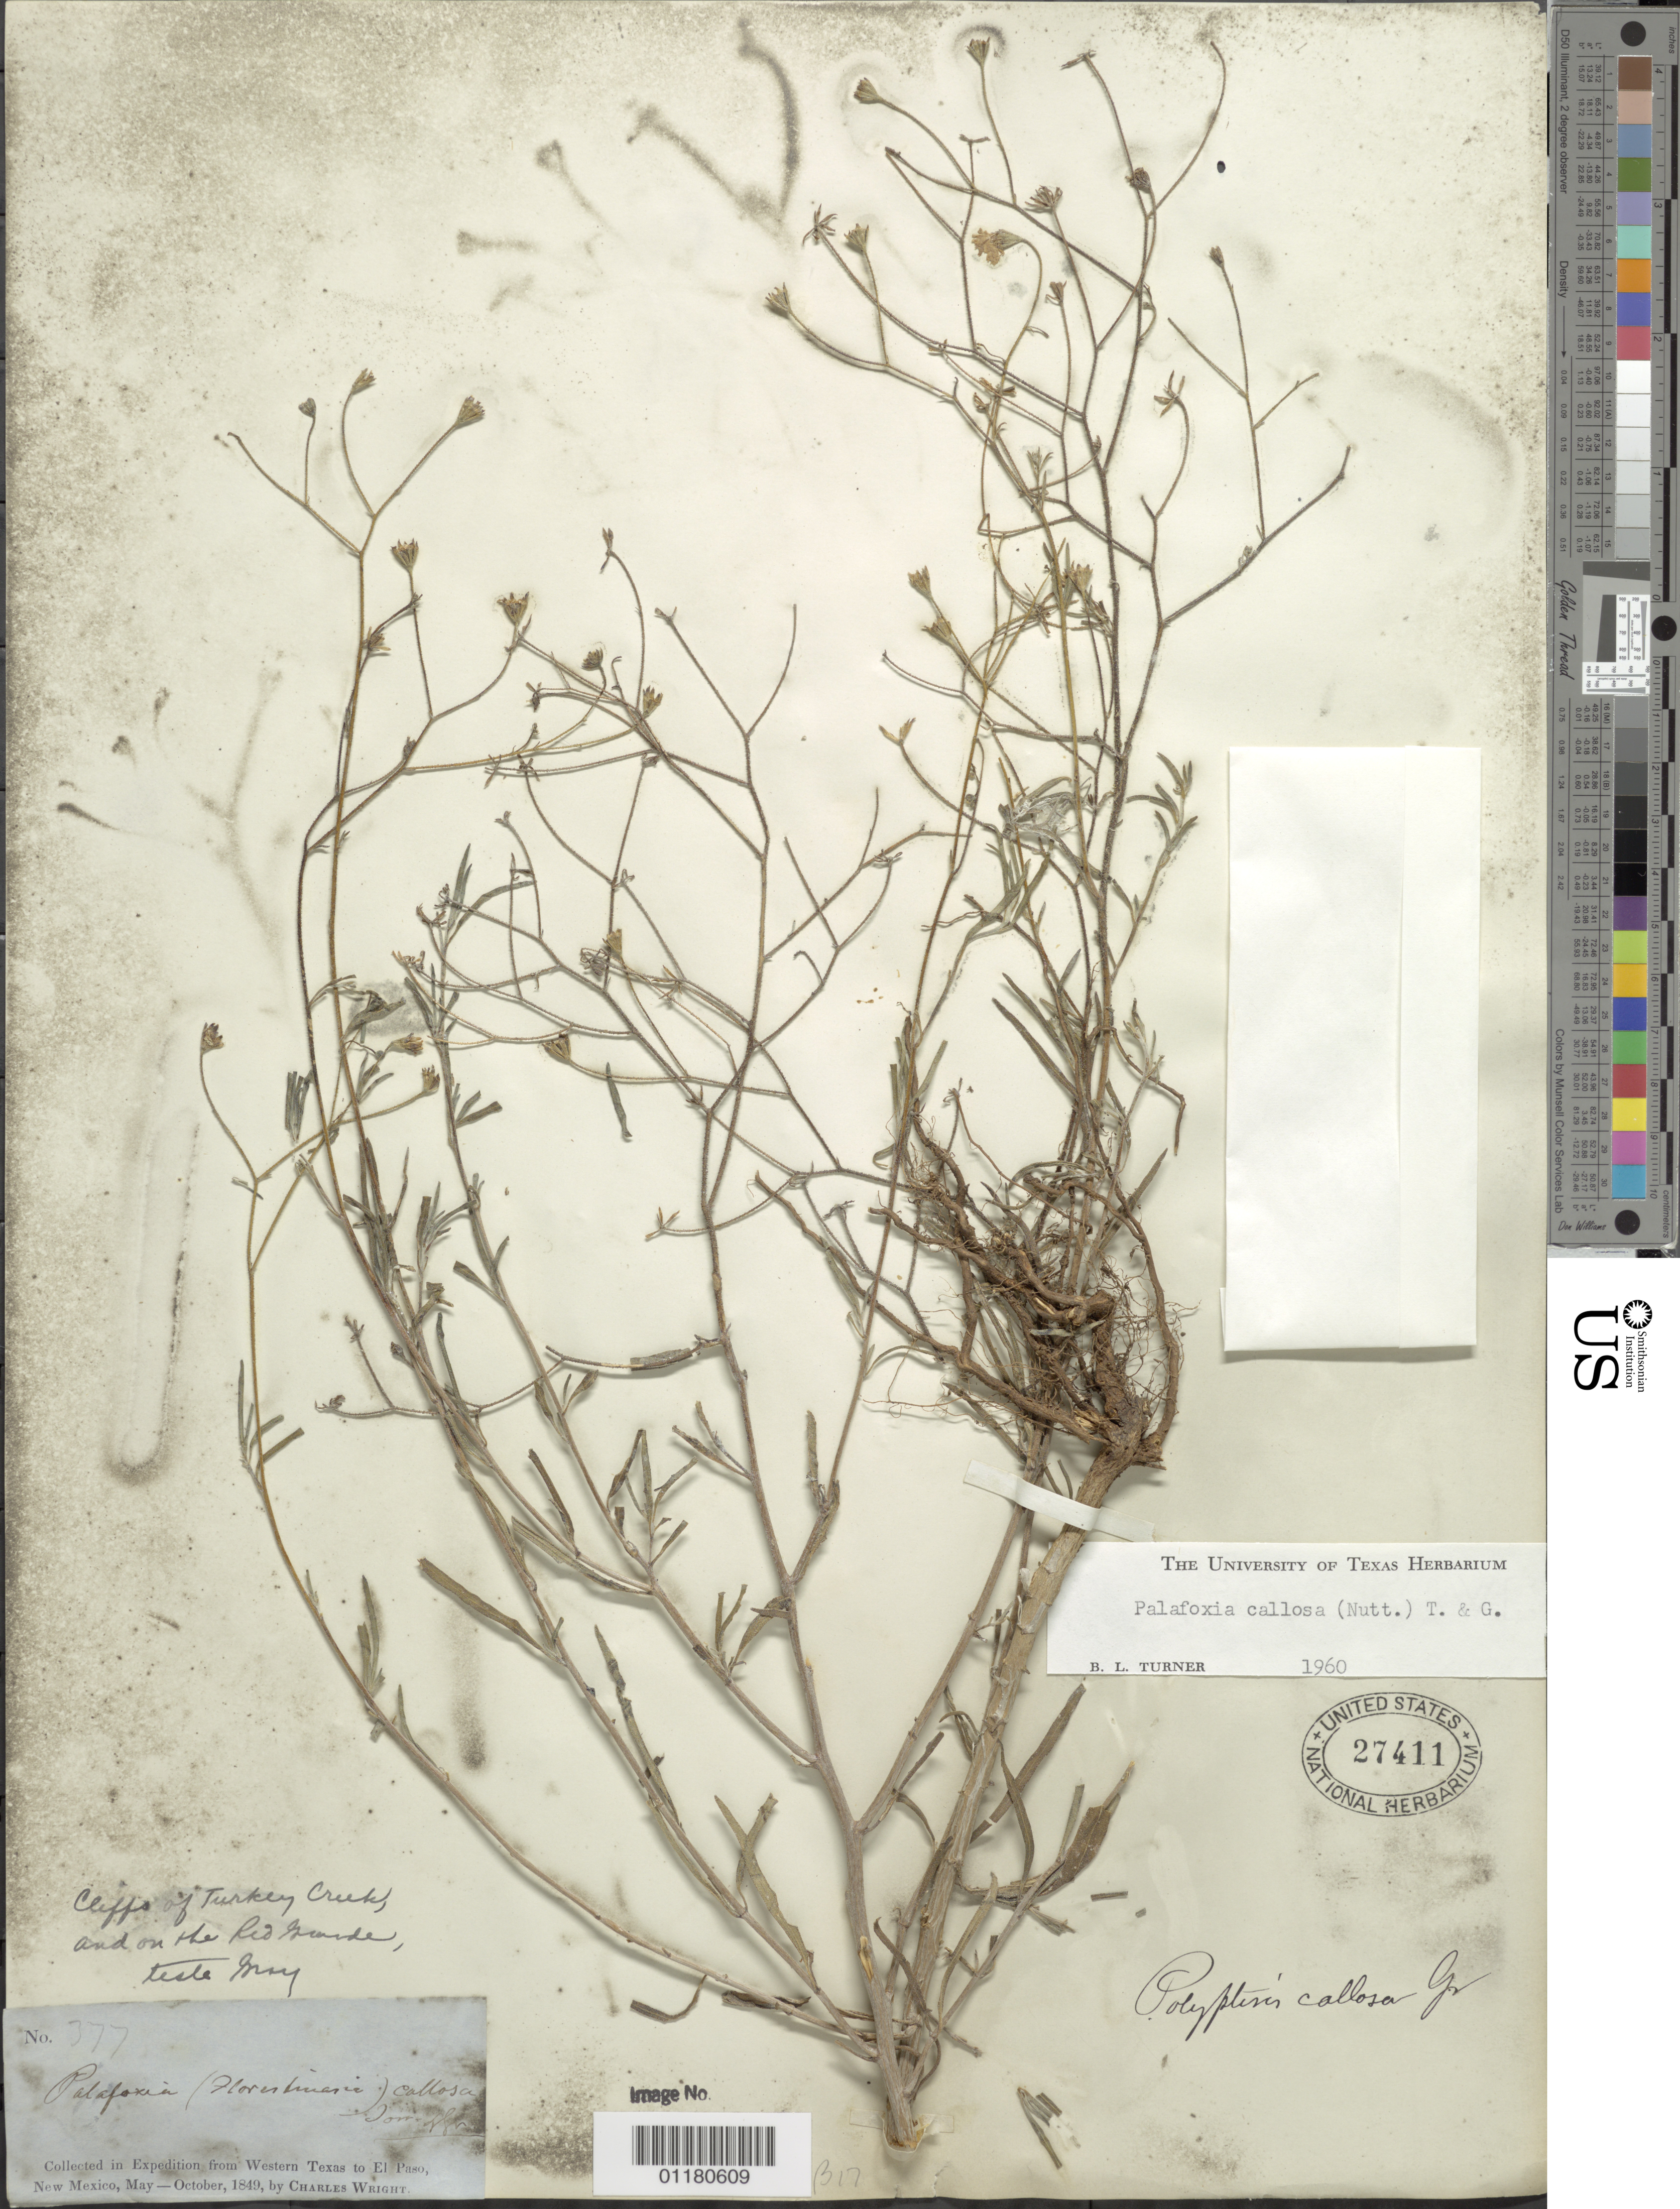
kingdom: Plantae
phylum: Tracheophyta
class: Magnoliopsida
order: Asterales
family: Asteraceae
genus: Palafoxia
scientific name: Palafoxia callosa var. callosa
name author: (Nutt.) Torr. & A. Gray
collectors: C. Wright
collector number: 377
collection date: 1849-05/1849-10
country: United States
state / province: New Mexico / Texas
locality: from Western Texas to El Paso, New Mexico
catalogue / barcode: US 27411